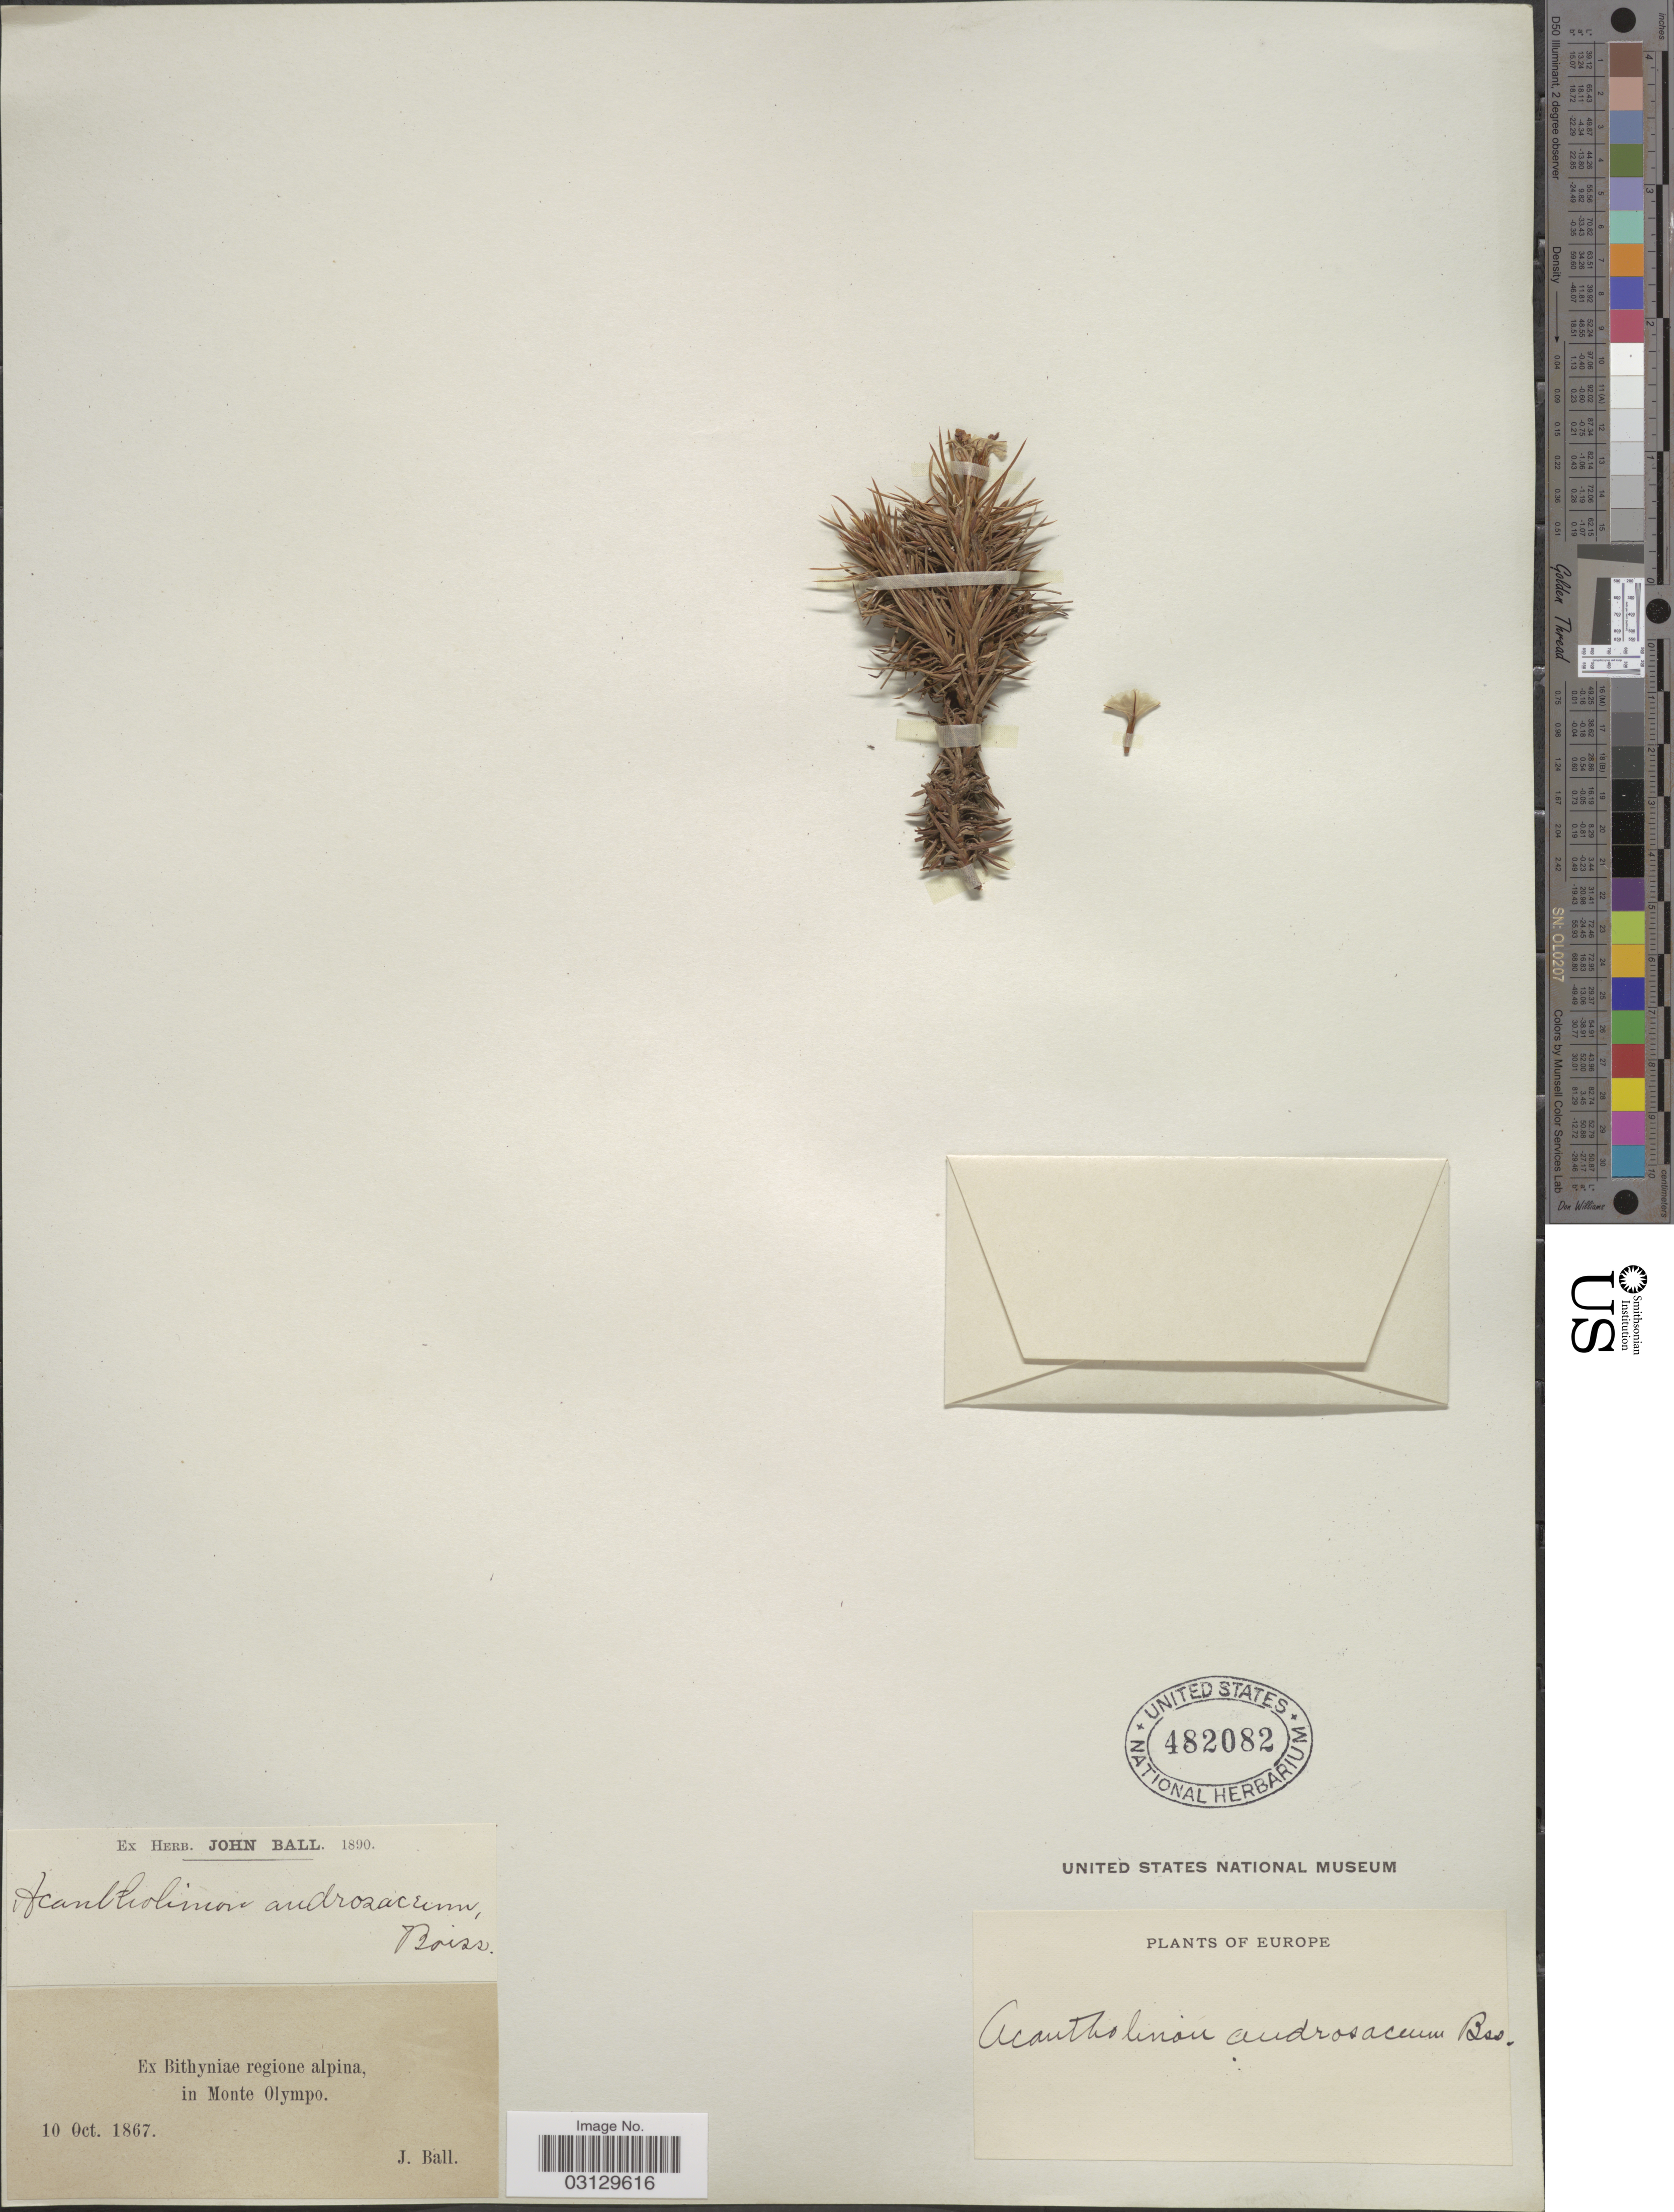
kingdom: Plantae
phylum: Tracheophyta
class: Magnoliopsida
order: Caryophyllales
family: Plumbaginaceae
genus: Acantholimon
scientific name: Acantholimon ulicinum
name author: (Willd. ex Schult.) Boiss.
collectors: J. Ball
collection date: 1867-10-10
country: Turkey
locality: Europe. Ex Bithyniae regione alpina, in Monte Olympo.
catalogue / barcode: US 482082